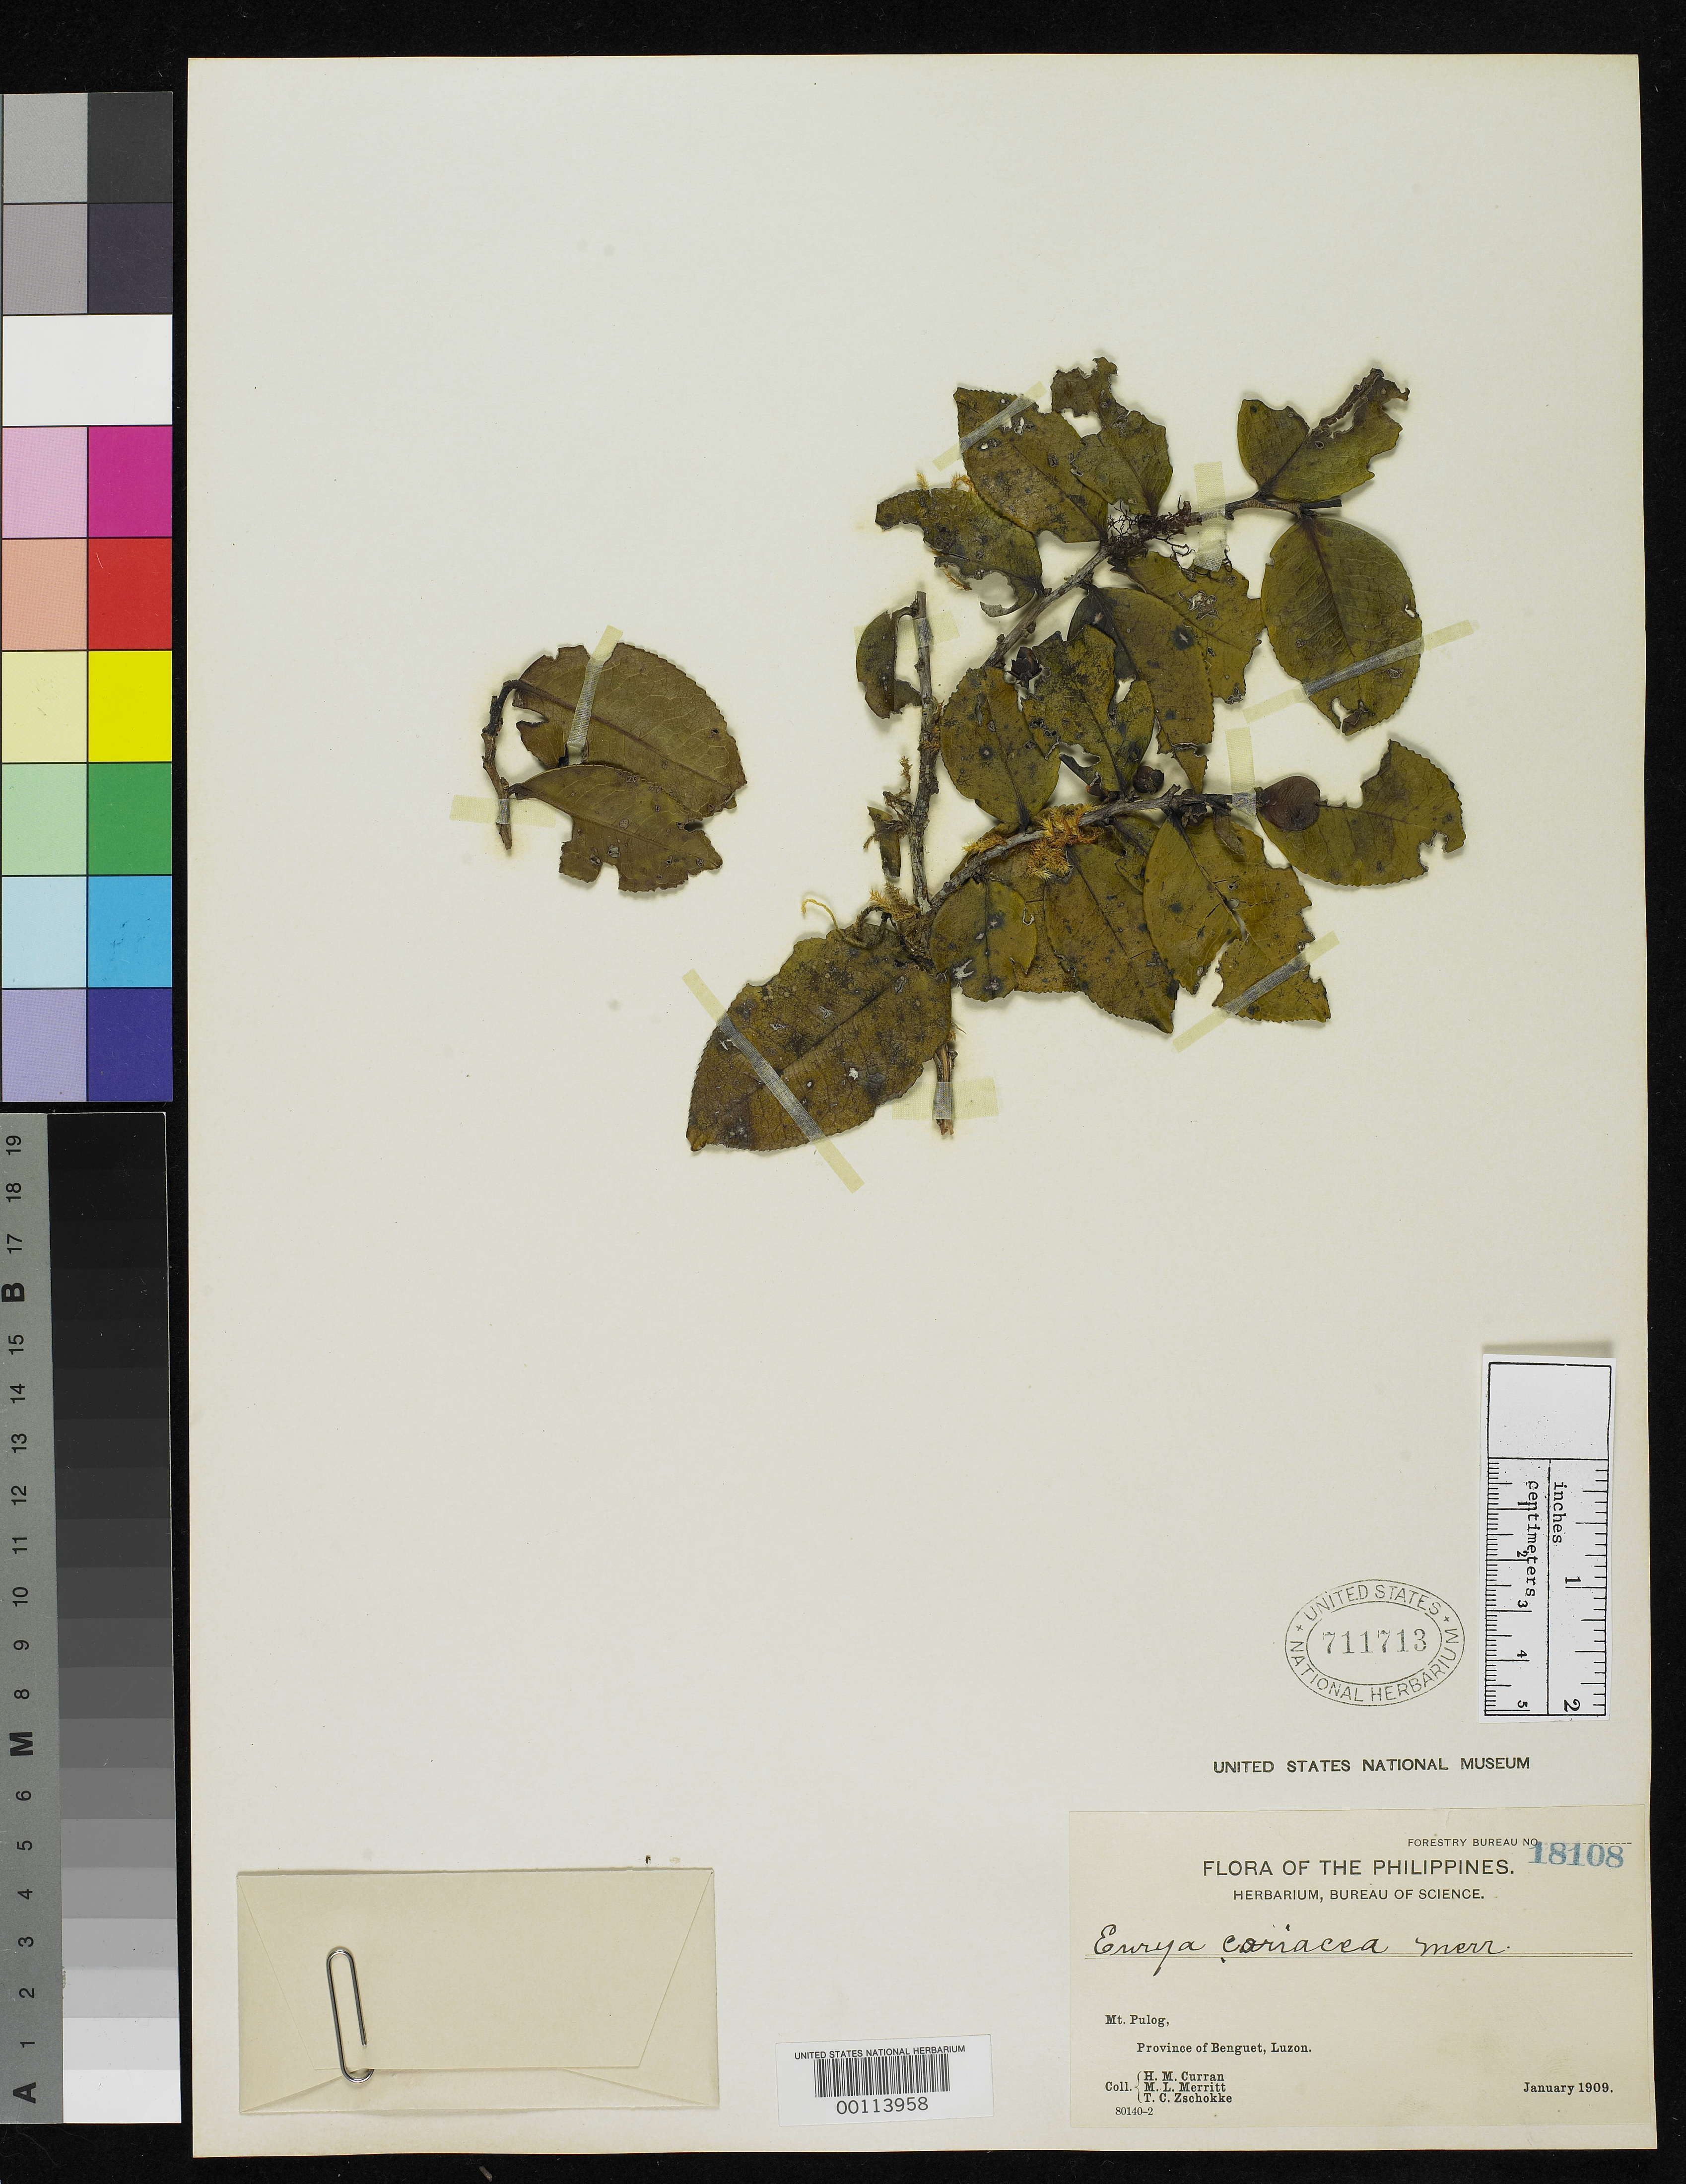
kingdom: Plantae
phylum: Tracheophyta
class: Magnoliopsida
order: Ericales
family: Pentaphylacaceae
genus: Eurya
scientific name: Eurya coriacea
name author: Merr.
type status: Isotype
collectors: H. M. Curran, M. L. Merritt & M. Z. Zschokke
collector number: Bur. Sci. 18108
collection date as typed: Jan 1909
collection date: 1909-01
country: Philippines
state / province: Cordillera (Administrative Region)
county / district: Benguet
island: Luzon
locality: Mt. Pulog.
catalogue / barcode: US 711713